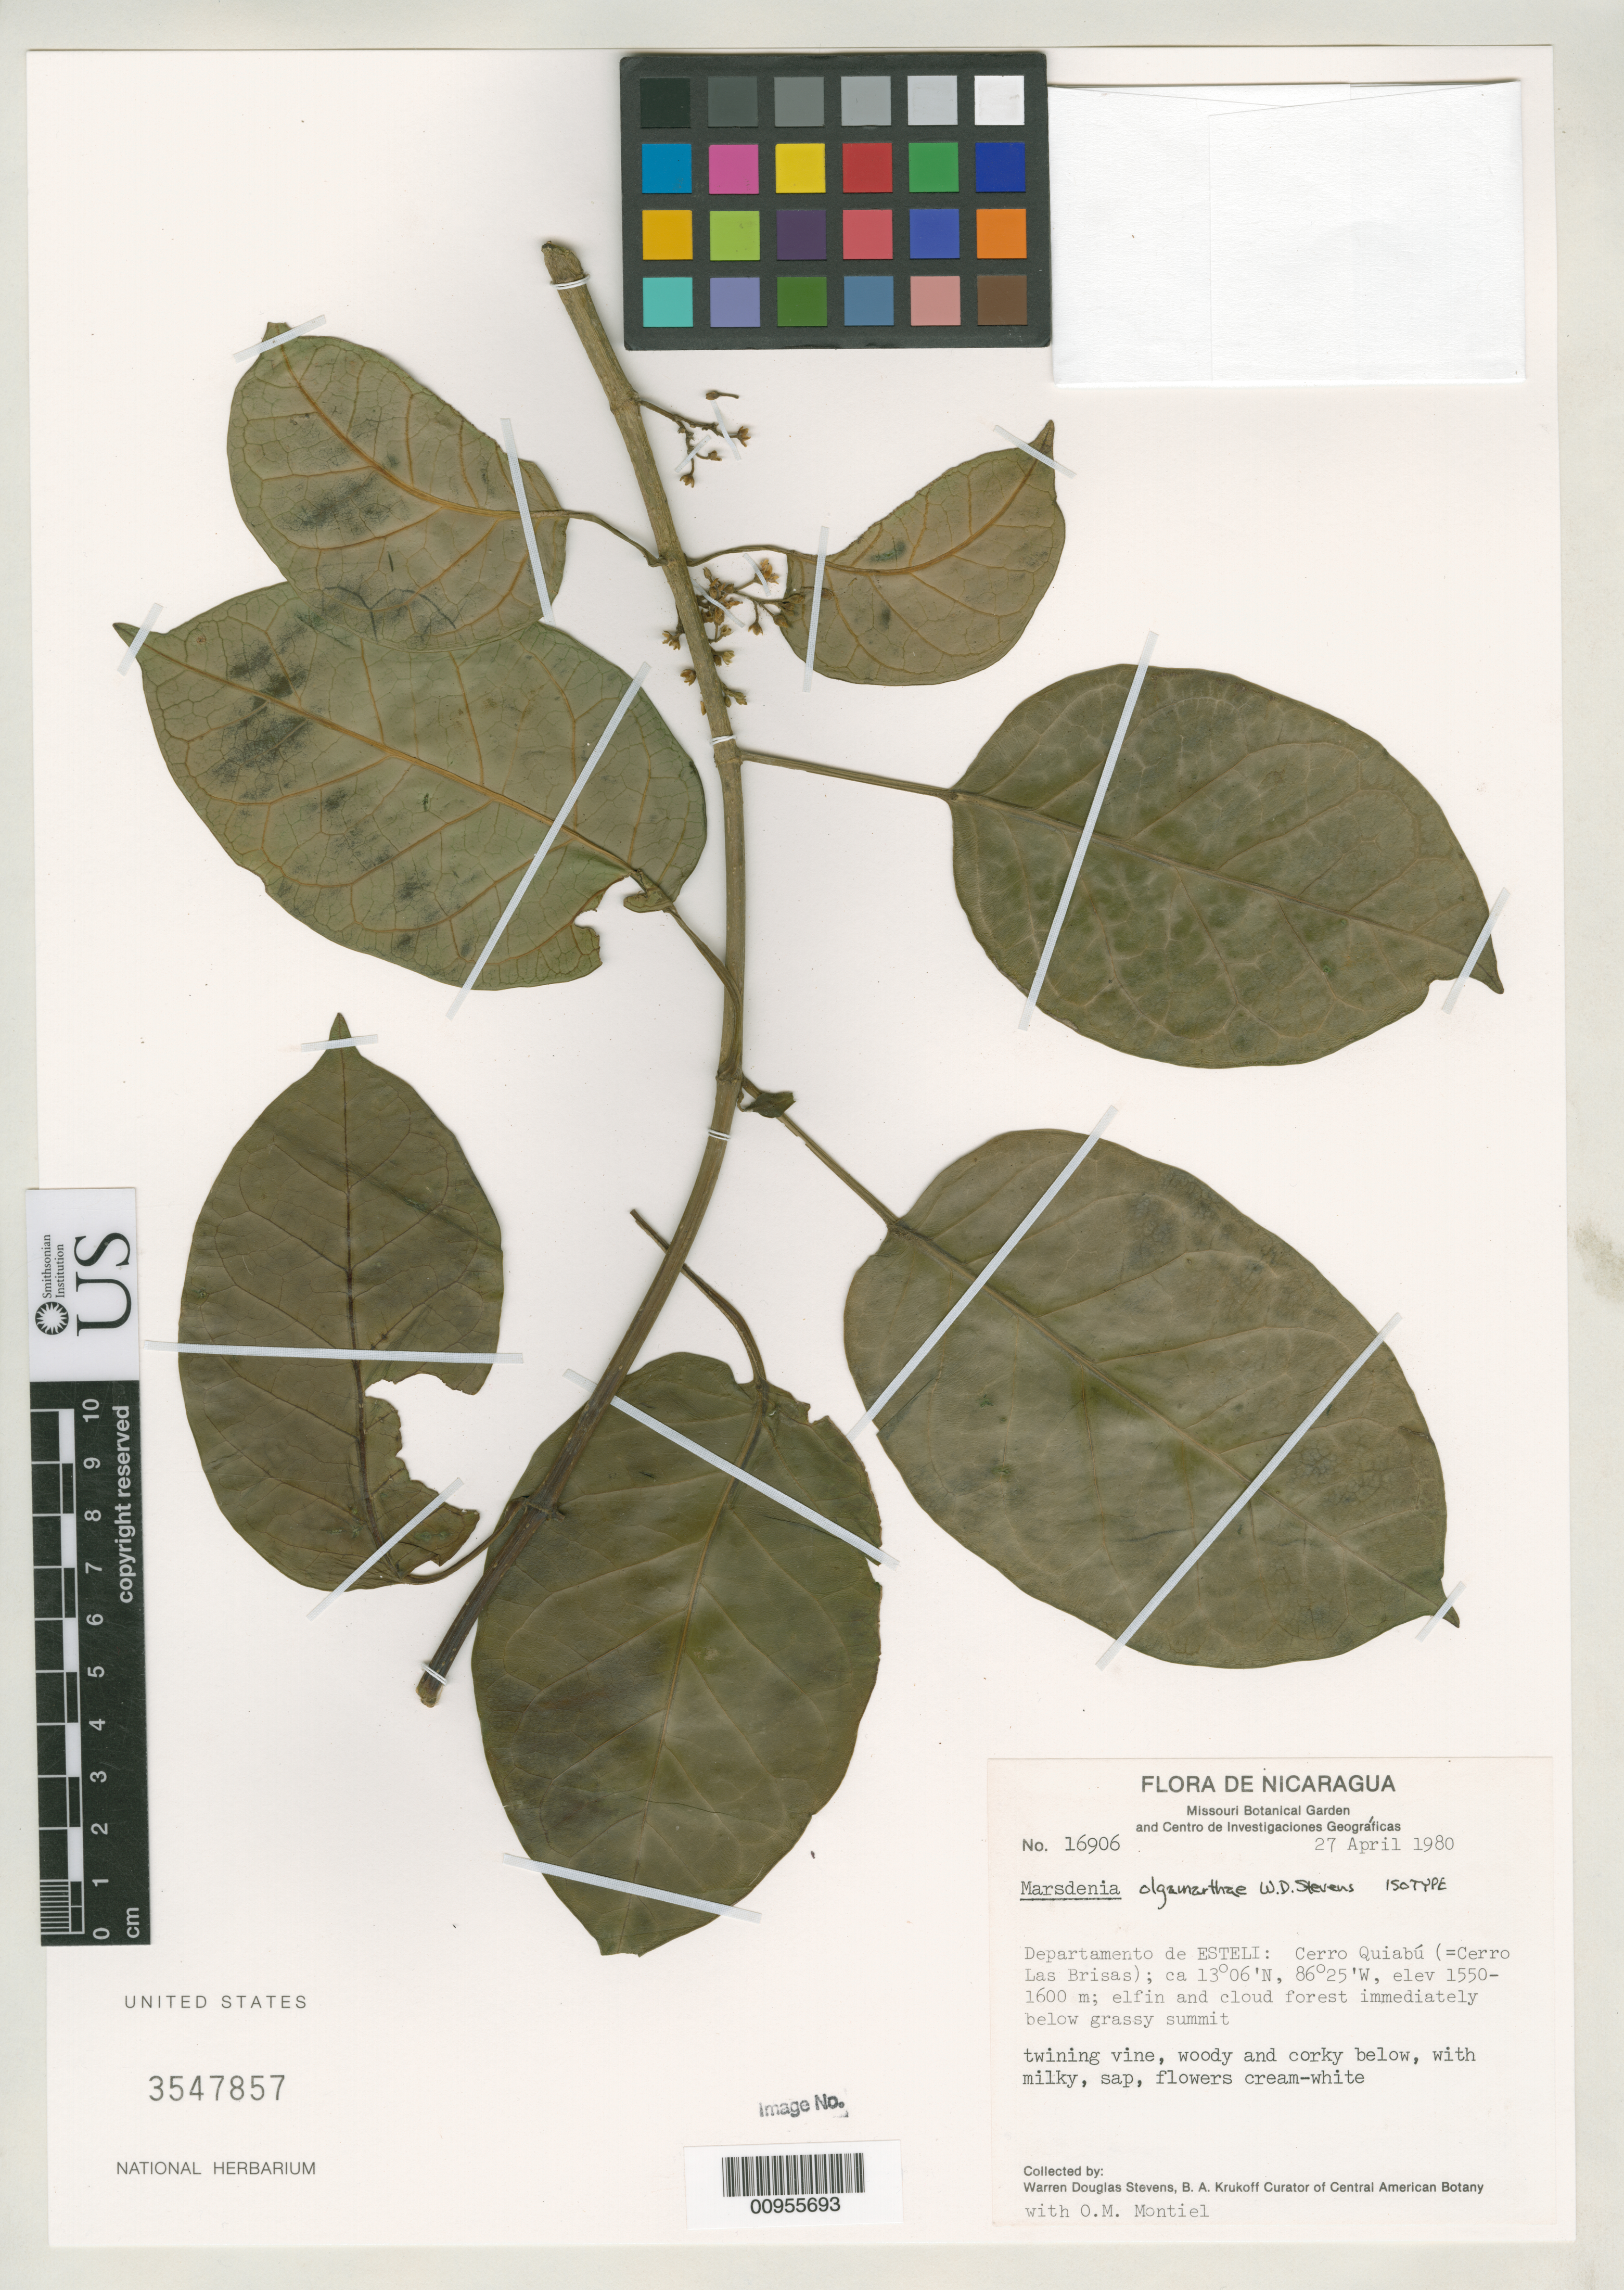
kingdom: Plantae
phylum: Tracheophyta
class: Magnoliopsida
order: Gentianales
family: Apocynaceae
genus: Marsdenia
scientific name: Marsdenia olgamarthae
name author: W.D. Stevens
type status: Isotype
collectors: W. D. Stevens & O. Montiel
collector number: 16906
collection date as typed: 27 Apr 1980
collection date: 1980-04-27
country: Nicaragua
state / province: Esteli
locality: Departamento de Esteli: Cerro Quiabú (=Cerro Las Brisas).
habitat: Elfin and cloud forest immediately below grassy summit.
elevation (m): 1550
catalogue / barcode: US 3547857